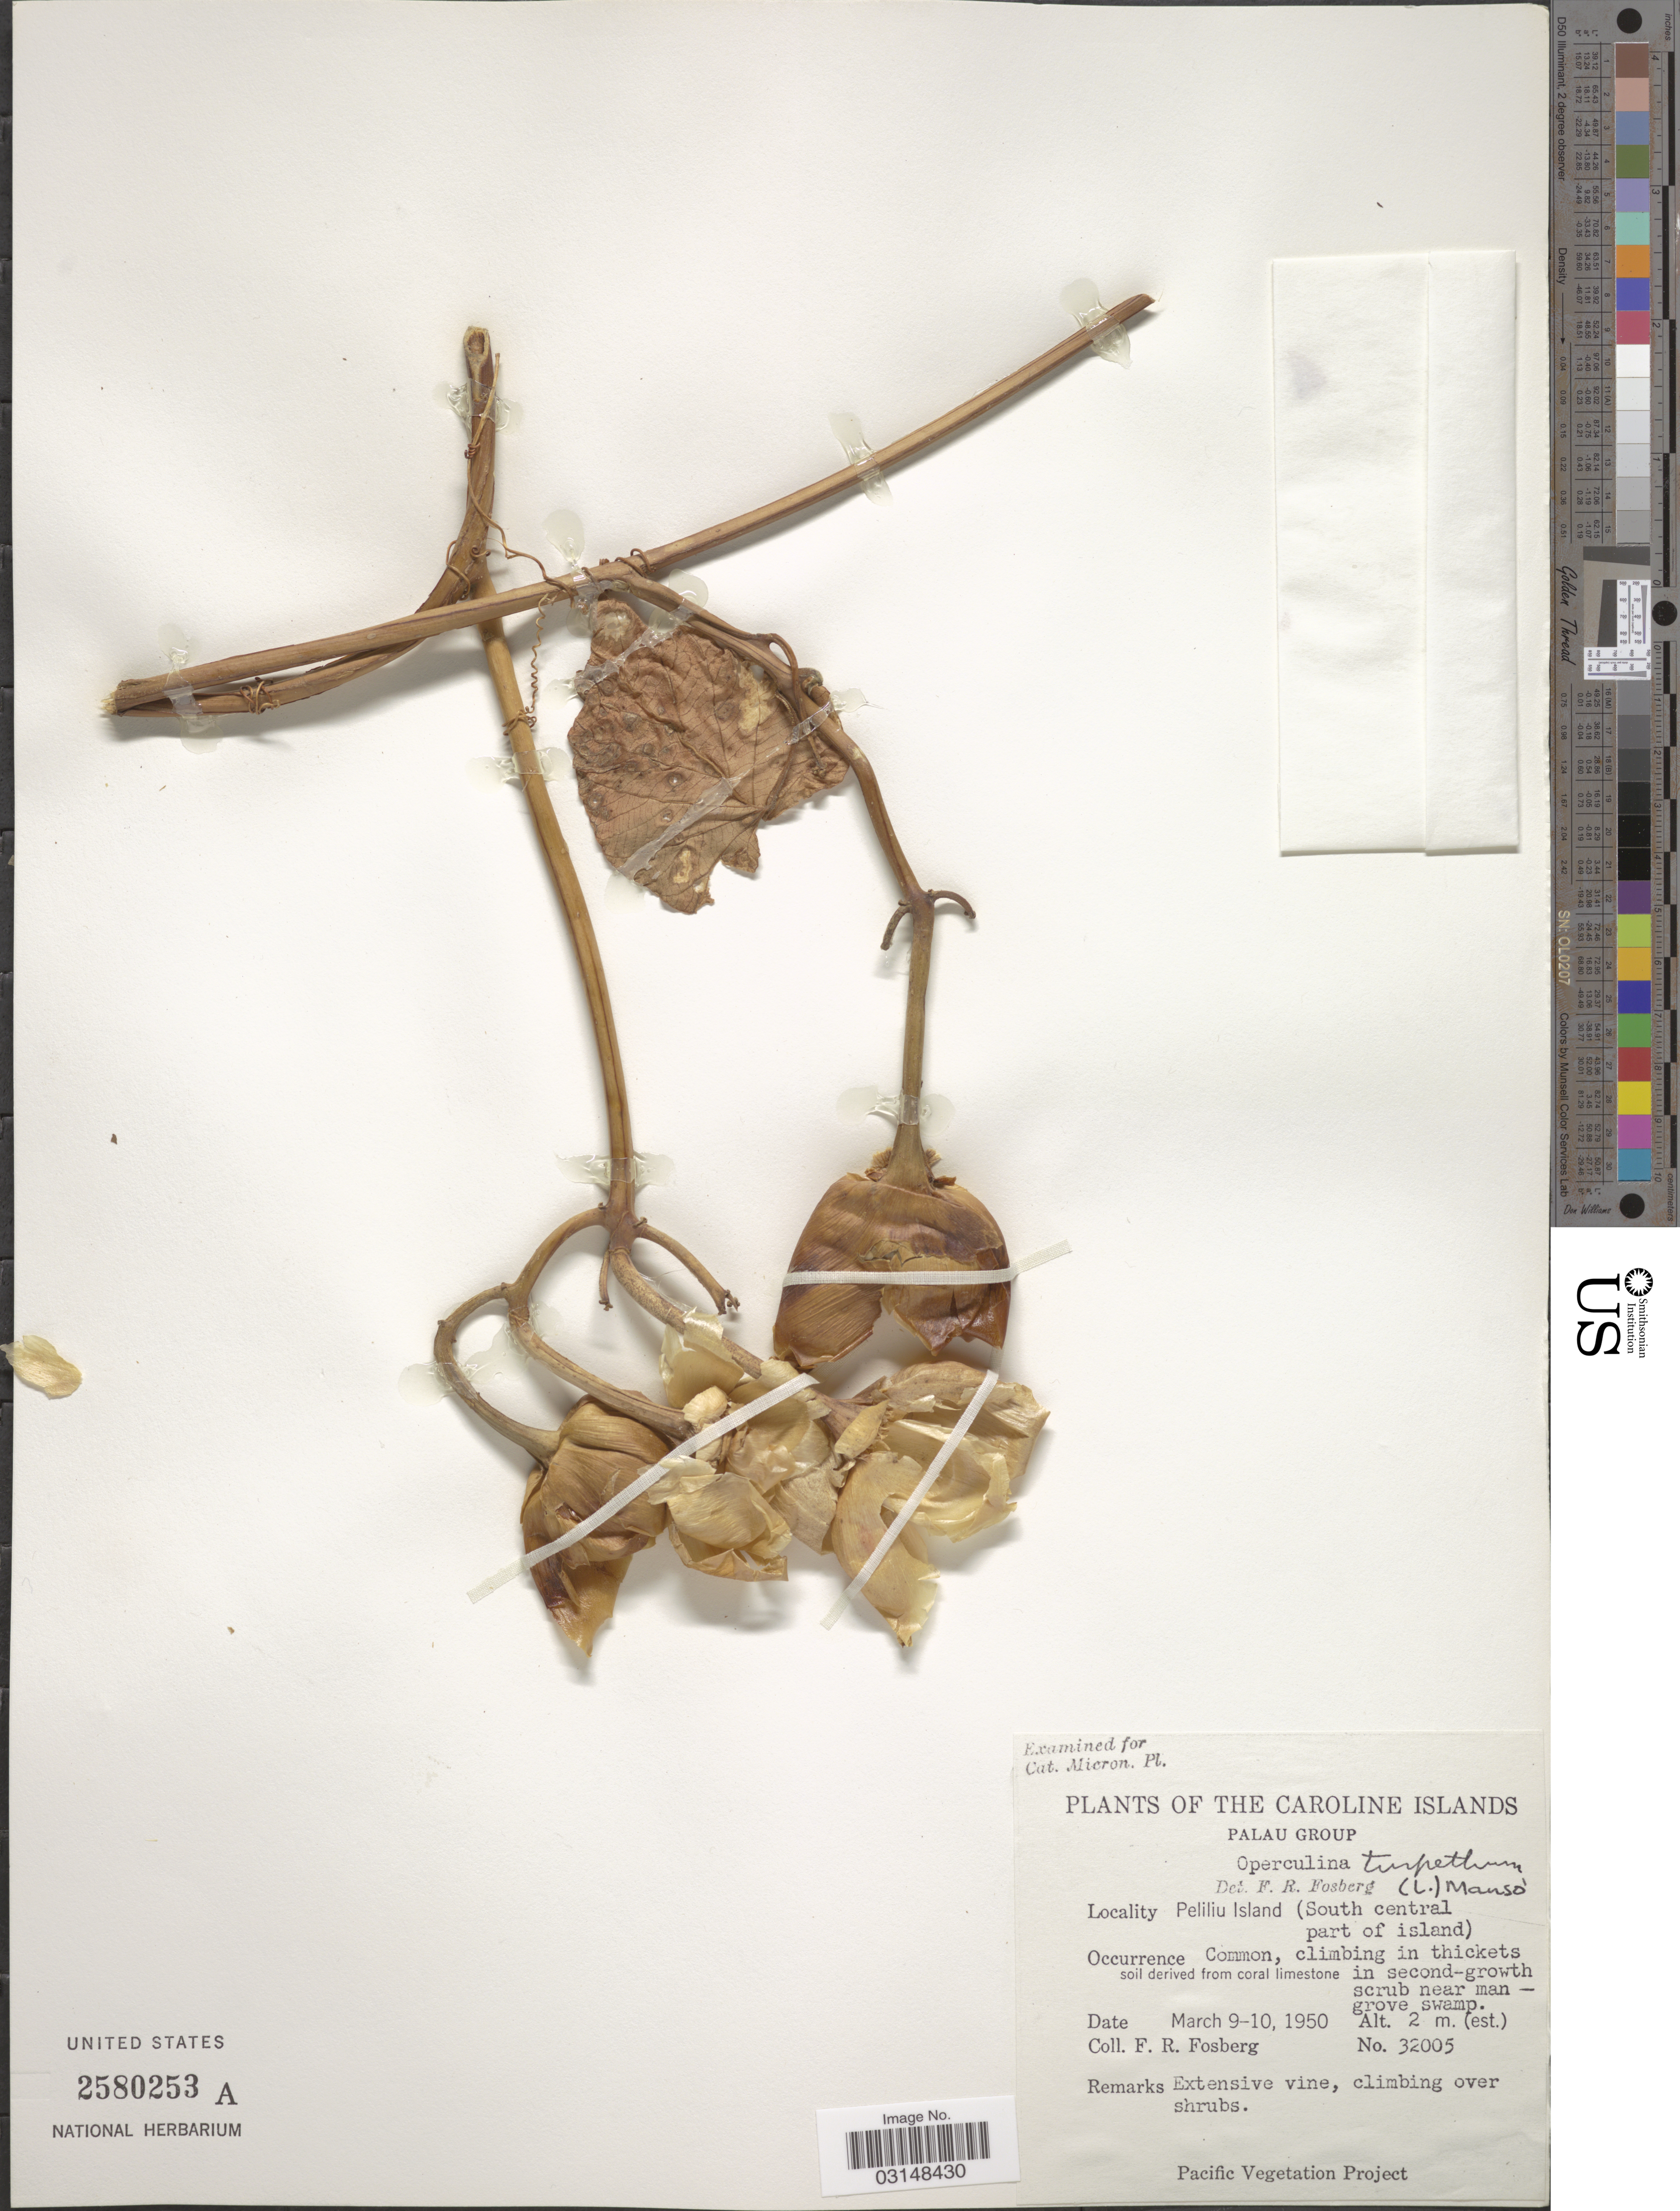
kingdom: Plantae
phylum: Tracheophyta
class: Magnoliopsida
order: Solanales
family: Convolvulaceae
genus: Operculina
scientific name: Operculina turpethum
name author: (L.) Silva Manso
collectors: F. R. Fosberg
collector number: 32005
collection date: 1950-03-09/1950-03-10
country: Palau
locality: The Caroline Islands, Palau Group, Peliliu Island (South central part of island).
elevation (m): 2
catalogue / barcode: US 2580253A